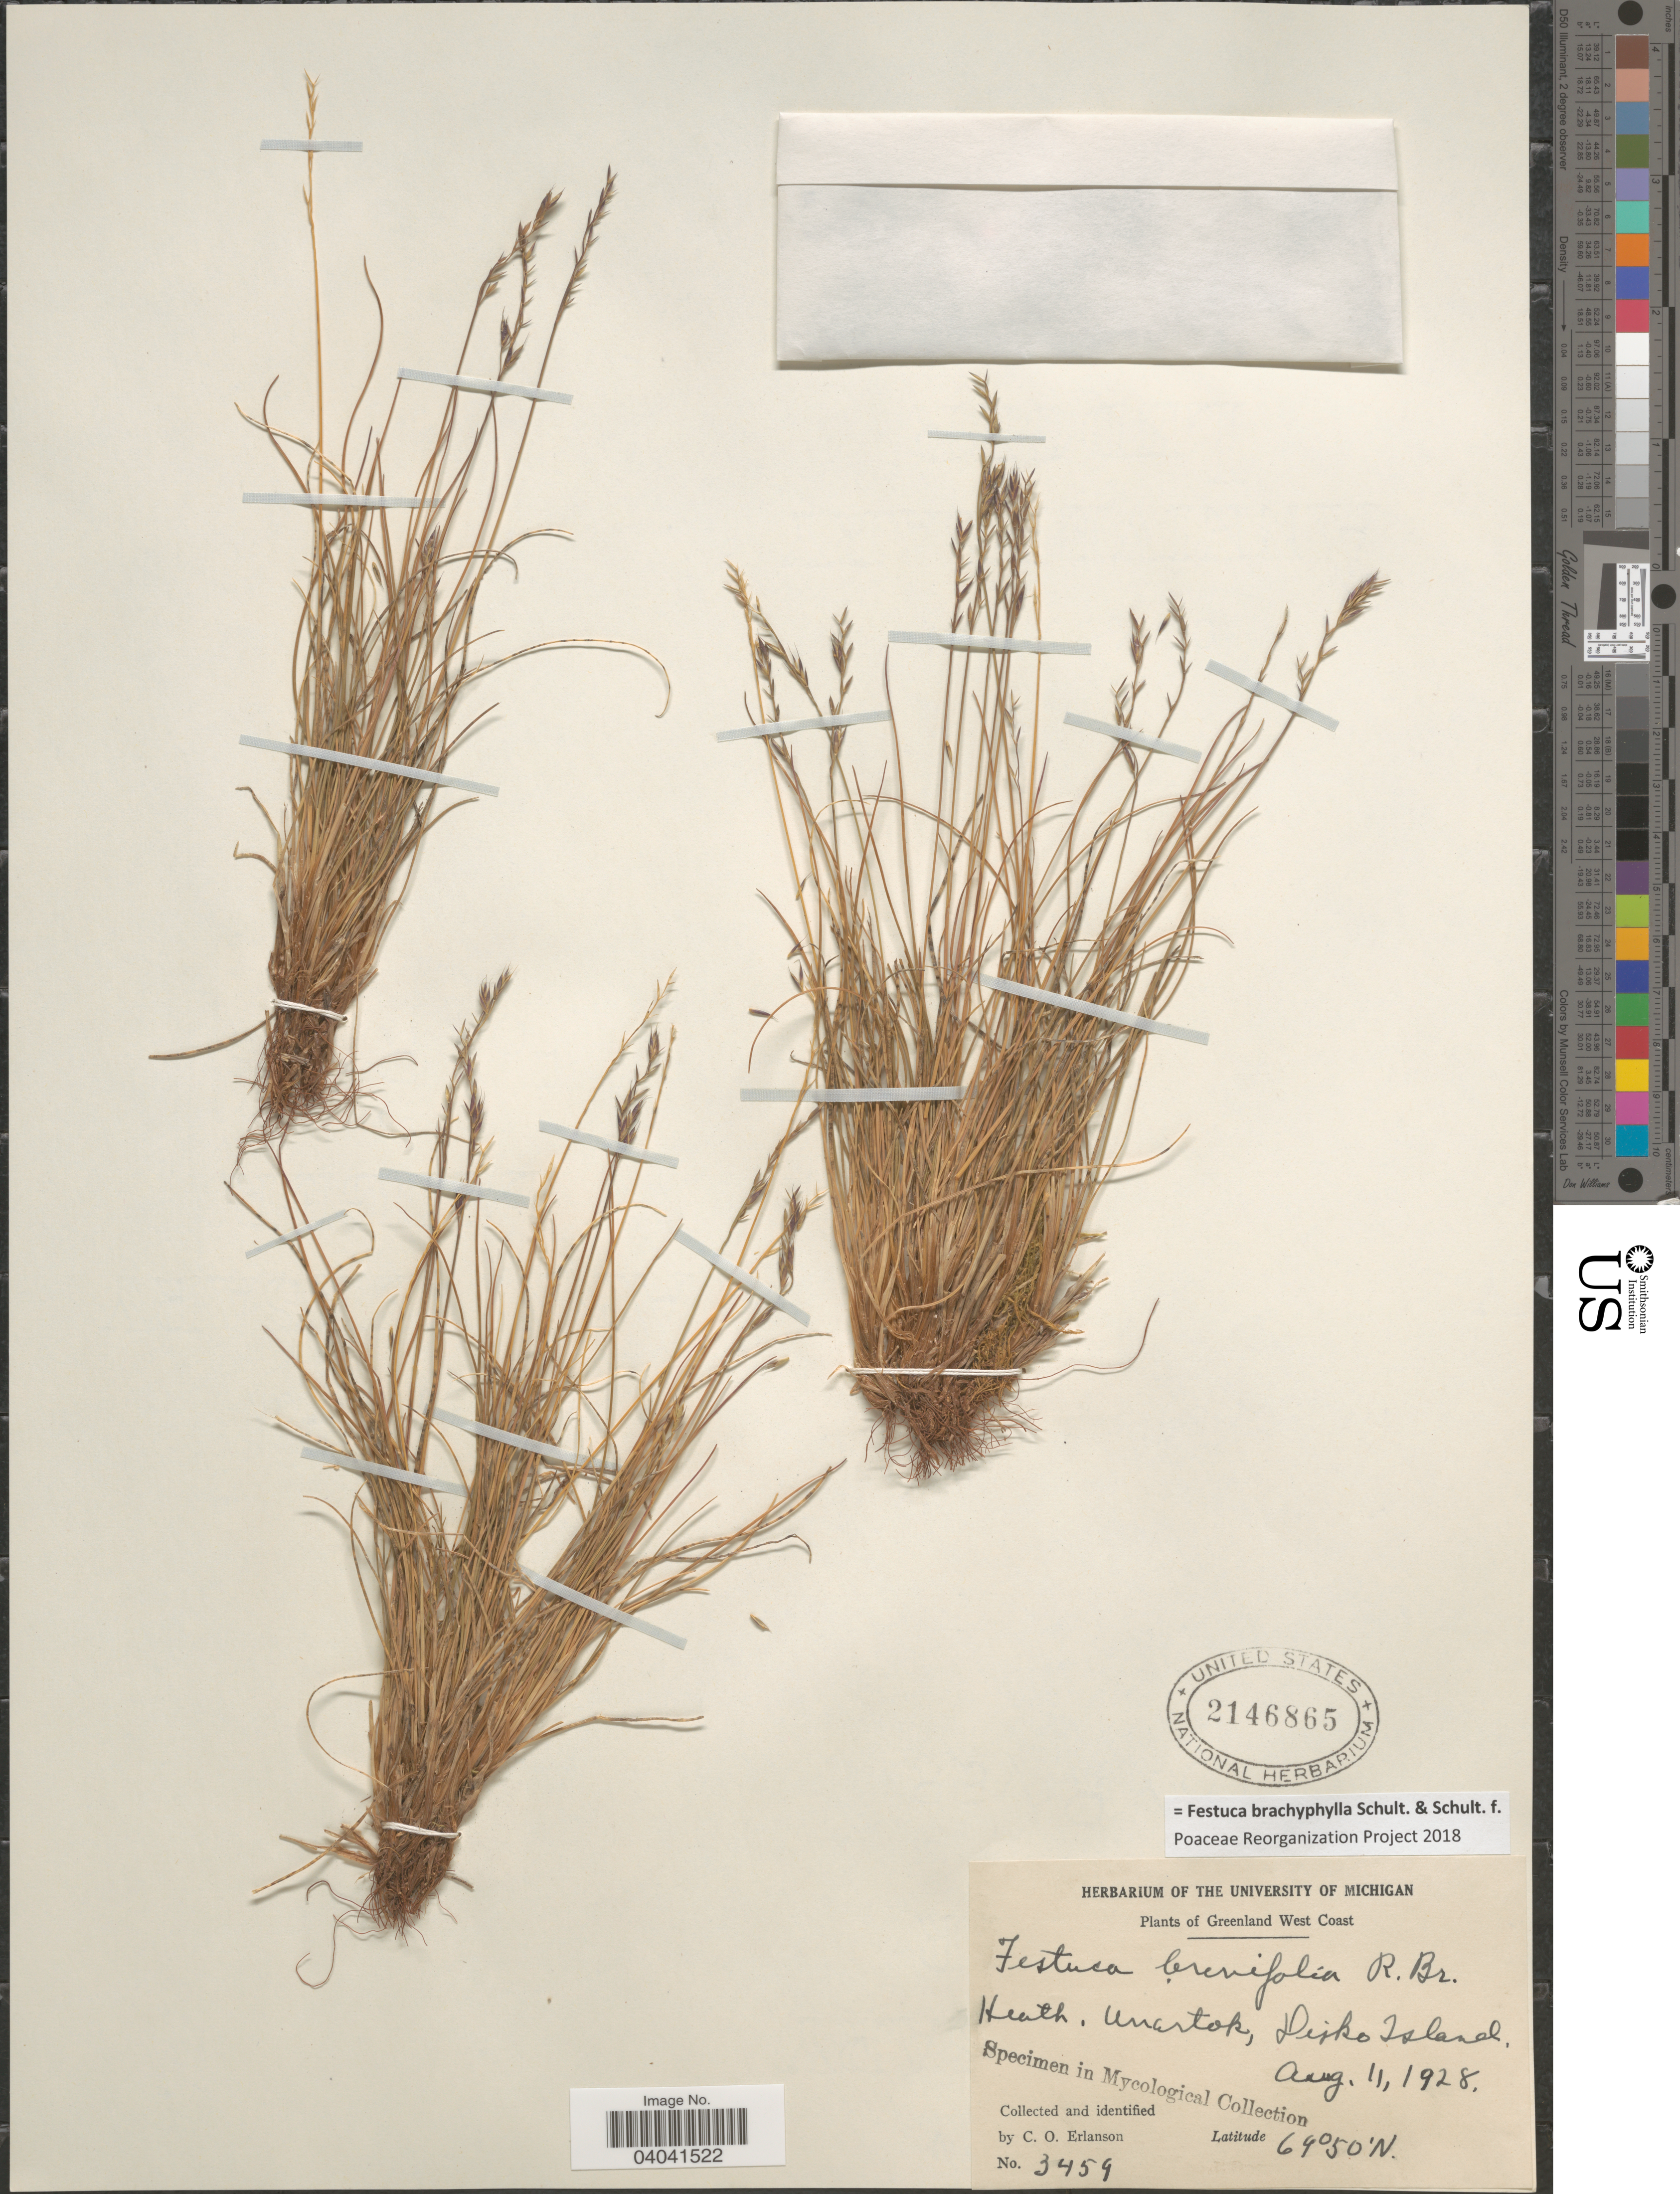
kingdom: Plantae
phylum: Tracheophyta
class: Liliopsida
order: Poales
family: Poaceae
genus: Festuca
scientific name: Festuca brachyphylla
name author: Schult. & Schult. f.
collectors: C. O. Erlanson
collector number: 3459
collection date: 1928-08-11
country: Greenland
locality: Greenland West Coast. Unartok, Disko Island.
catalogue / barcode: US 2146865